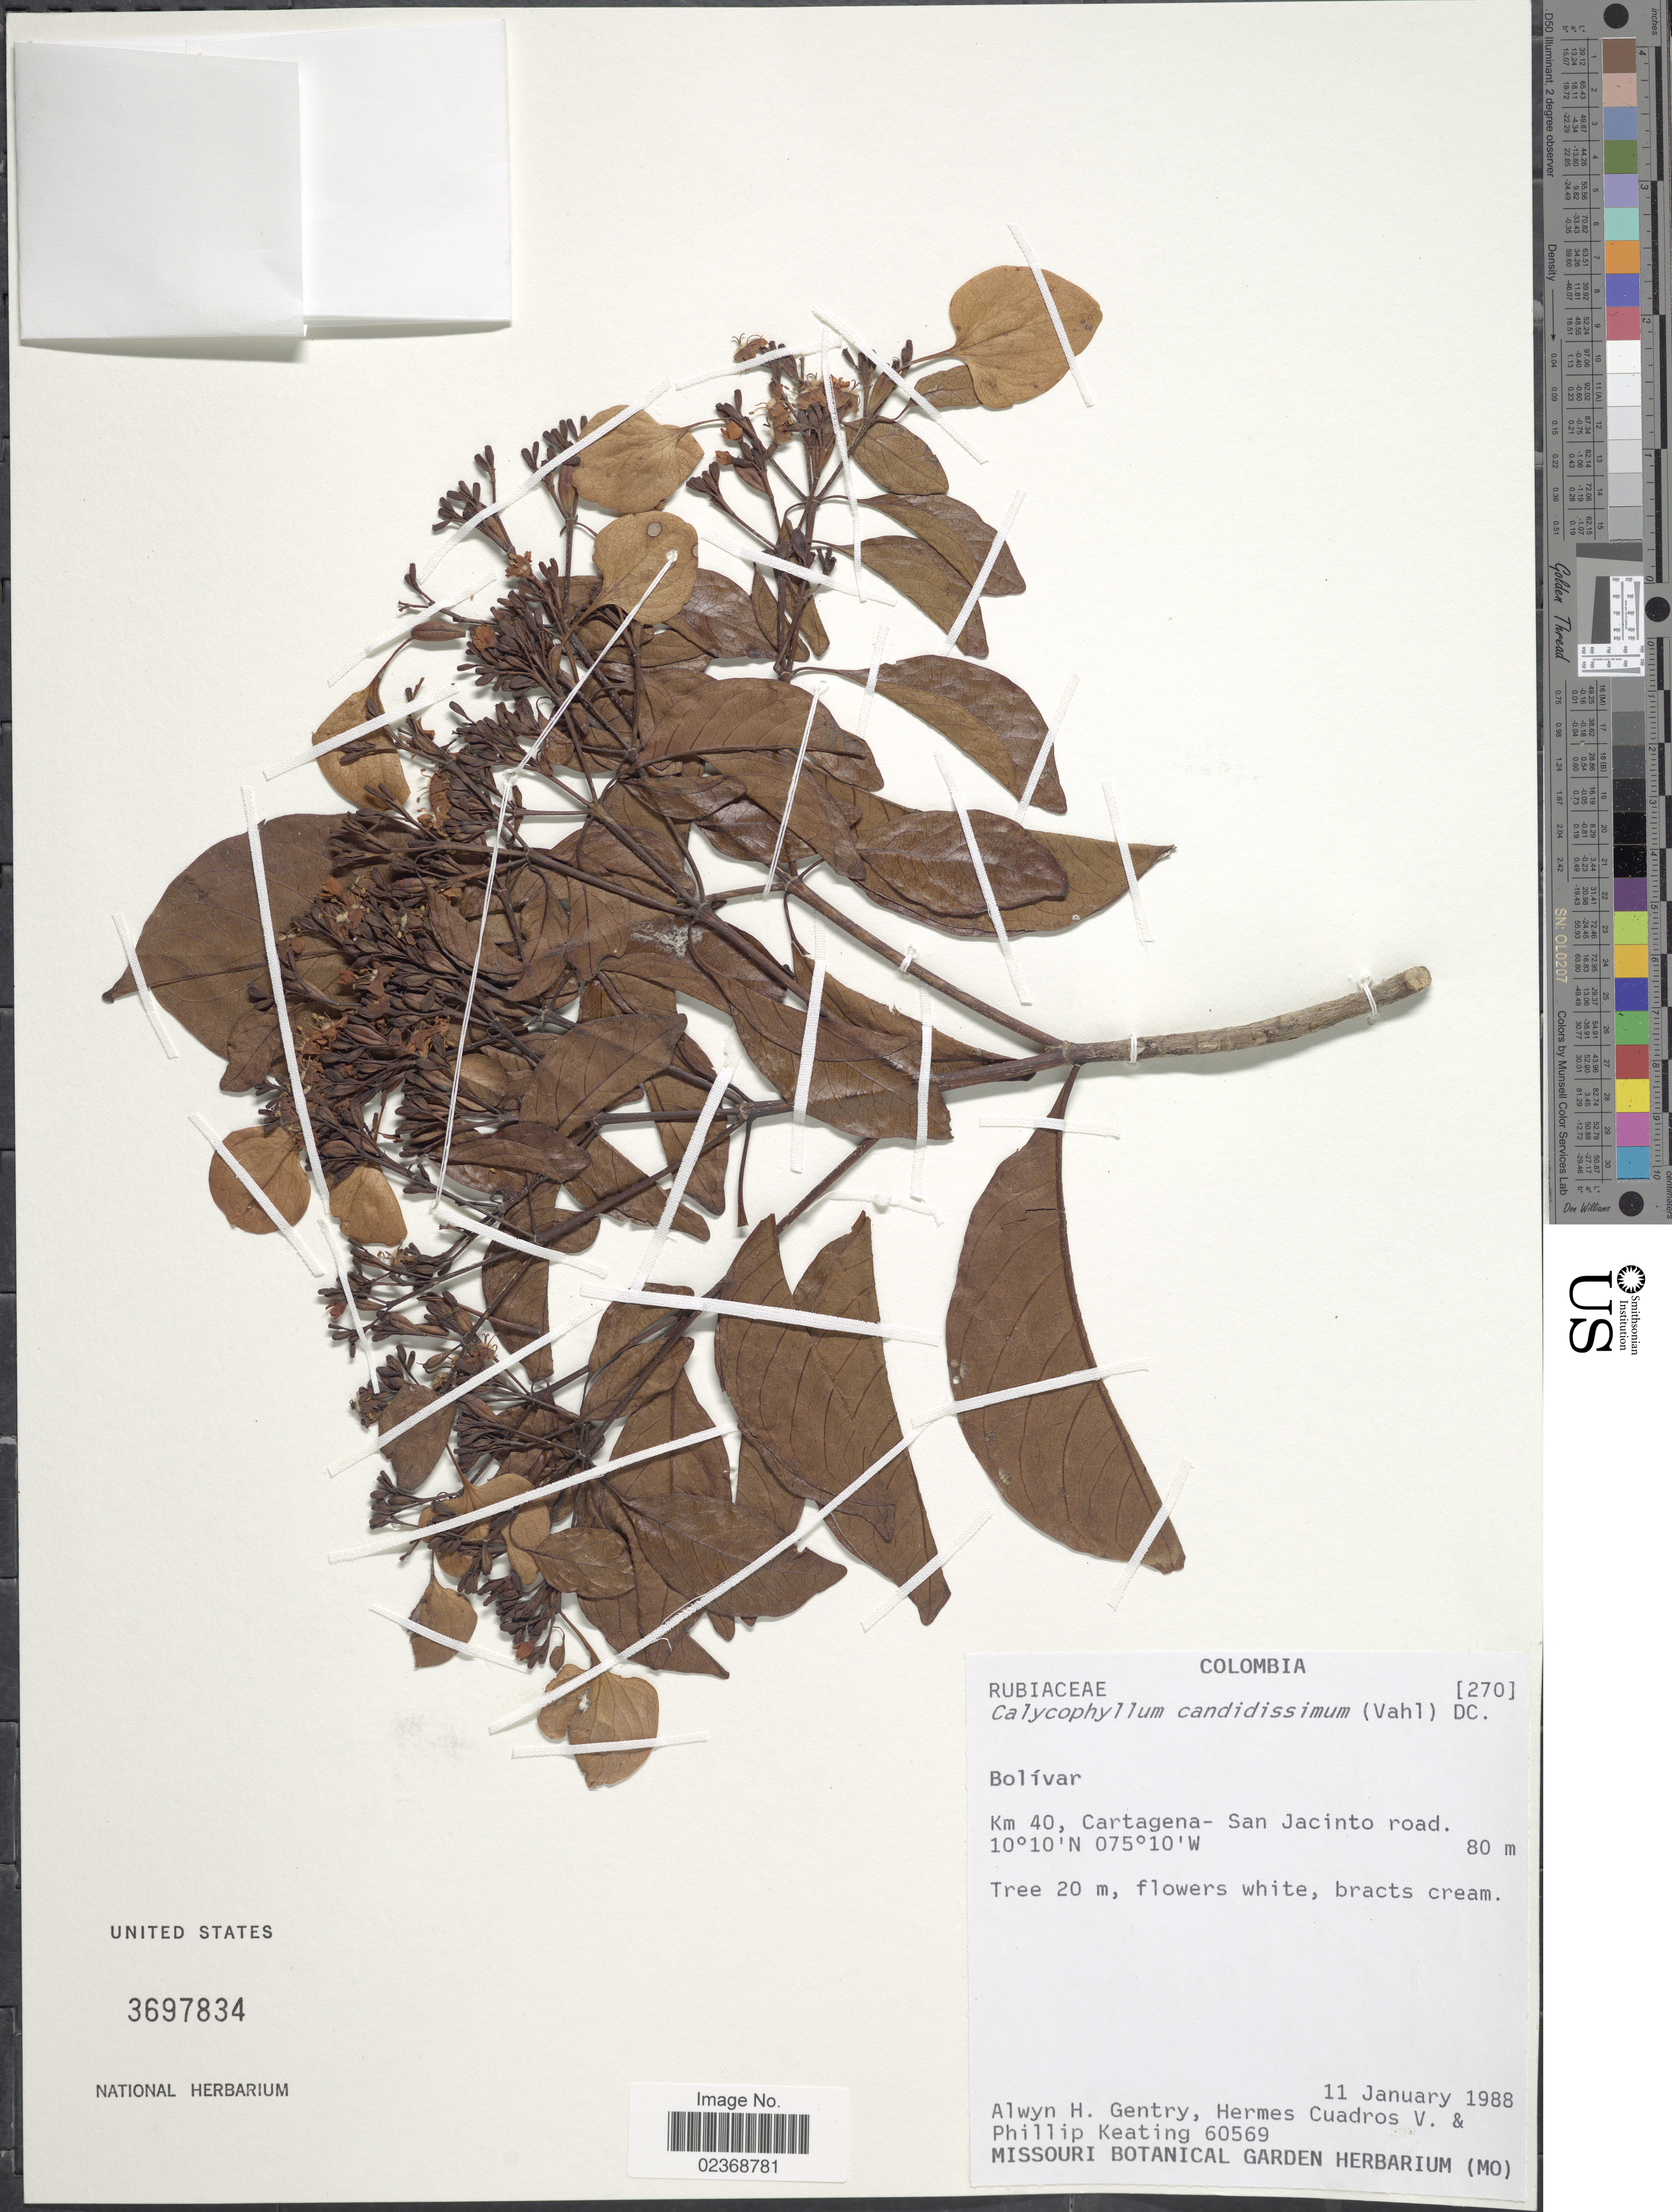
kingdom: Plantae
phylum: Tracheophyta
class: Magnoliopsida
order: Gentianales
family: Rubiaceae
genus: Calycophyllum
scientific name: Calycophyllum candidissimum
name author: (Vahl) DC.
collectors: A. H. Gentry, H. Cuadros V. & P. Keating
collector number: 60569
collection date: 1988-01-11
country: Colombia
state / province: Bolívar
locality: Km 40, Cartagena - San Jacinto road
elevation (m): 80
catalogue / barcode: US 3697834